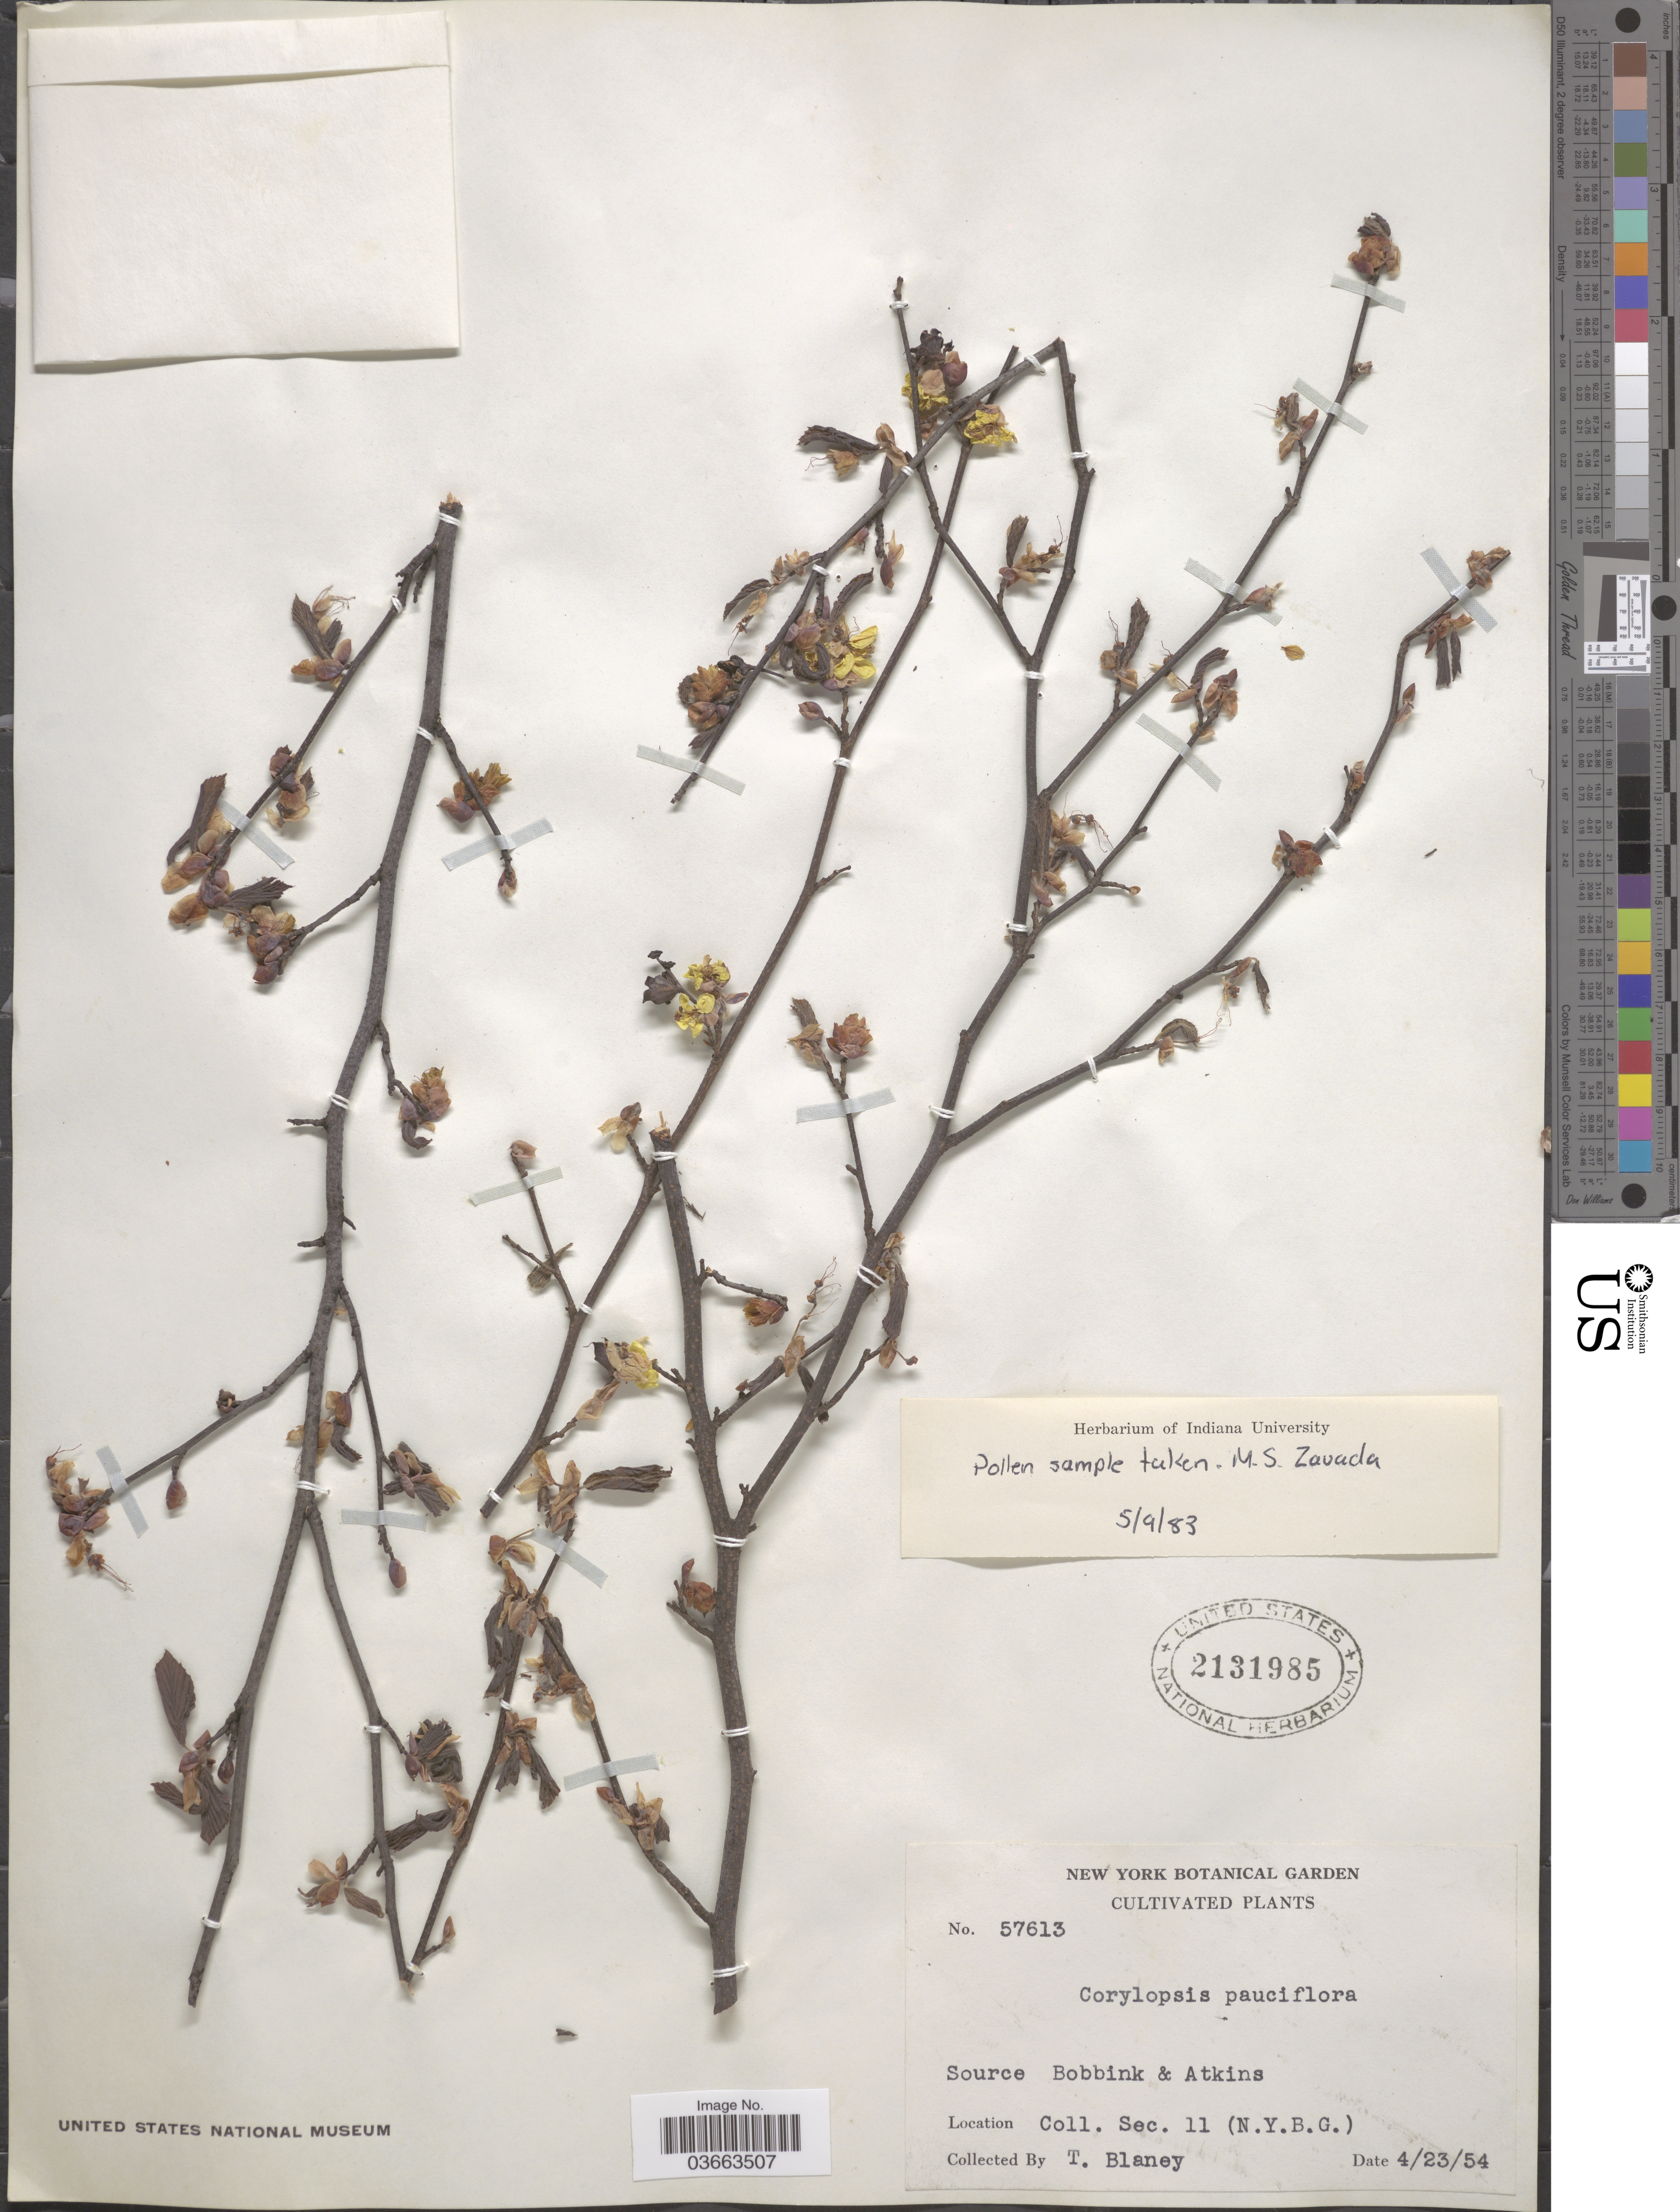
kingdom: Plantae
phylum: Tracheophyta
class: Magnoliopsida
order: Saxifragales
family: Hamamelidaceae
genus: Corylopsis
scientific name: Corylopsis pauciflora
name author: Siebold & Zucc.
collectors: T. Blaney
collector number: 57613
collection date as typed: Transcribed d/m/y: 23/4/54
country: United States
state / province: New York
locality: Sec. 11 (N. Y. B. G.).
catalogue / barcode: US 2131985